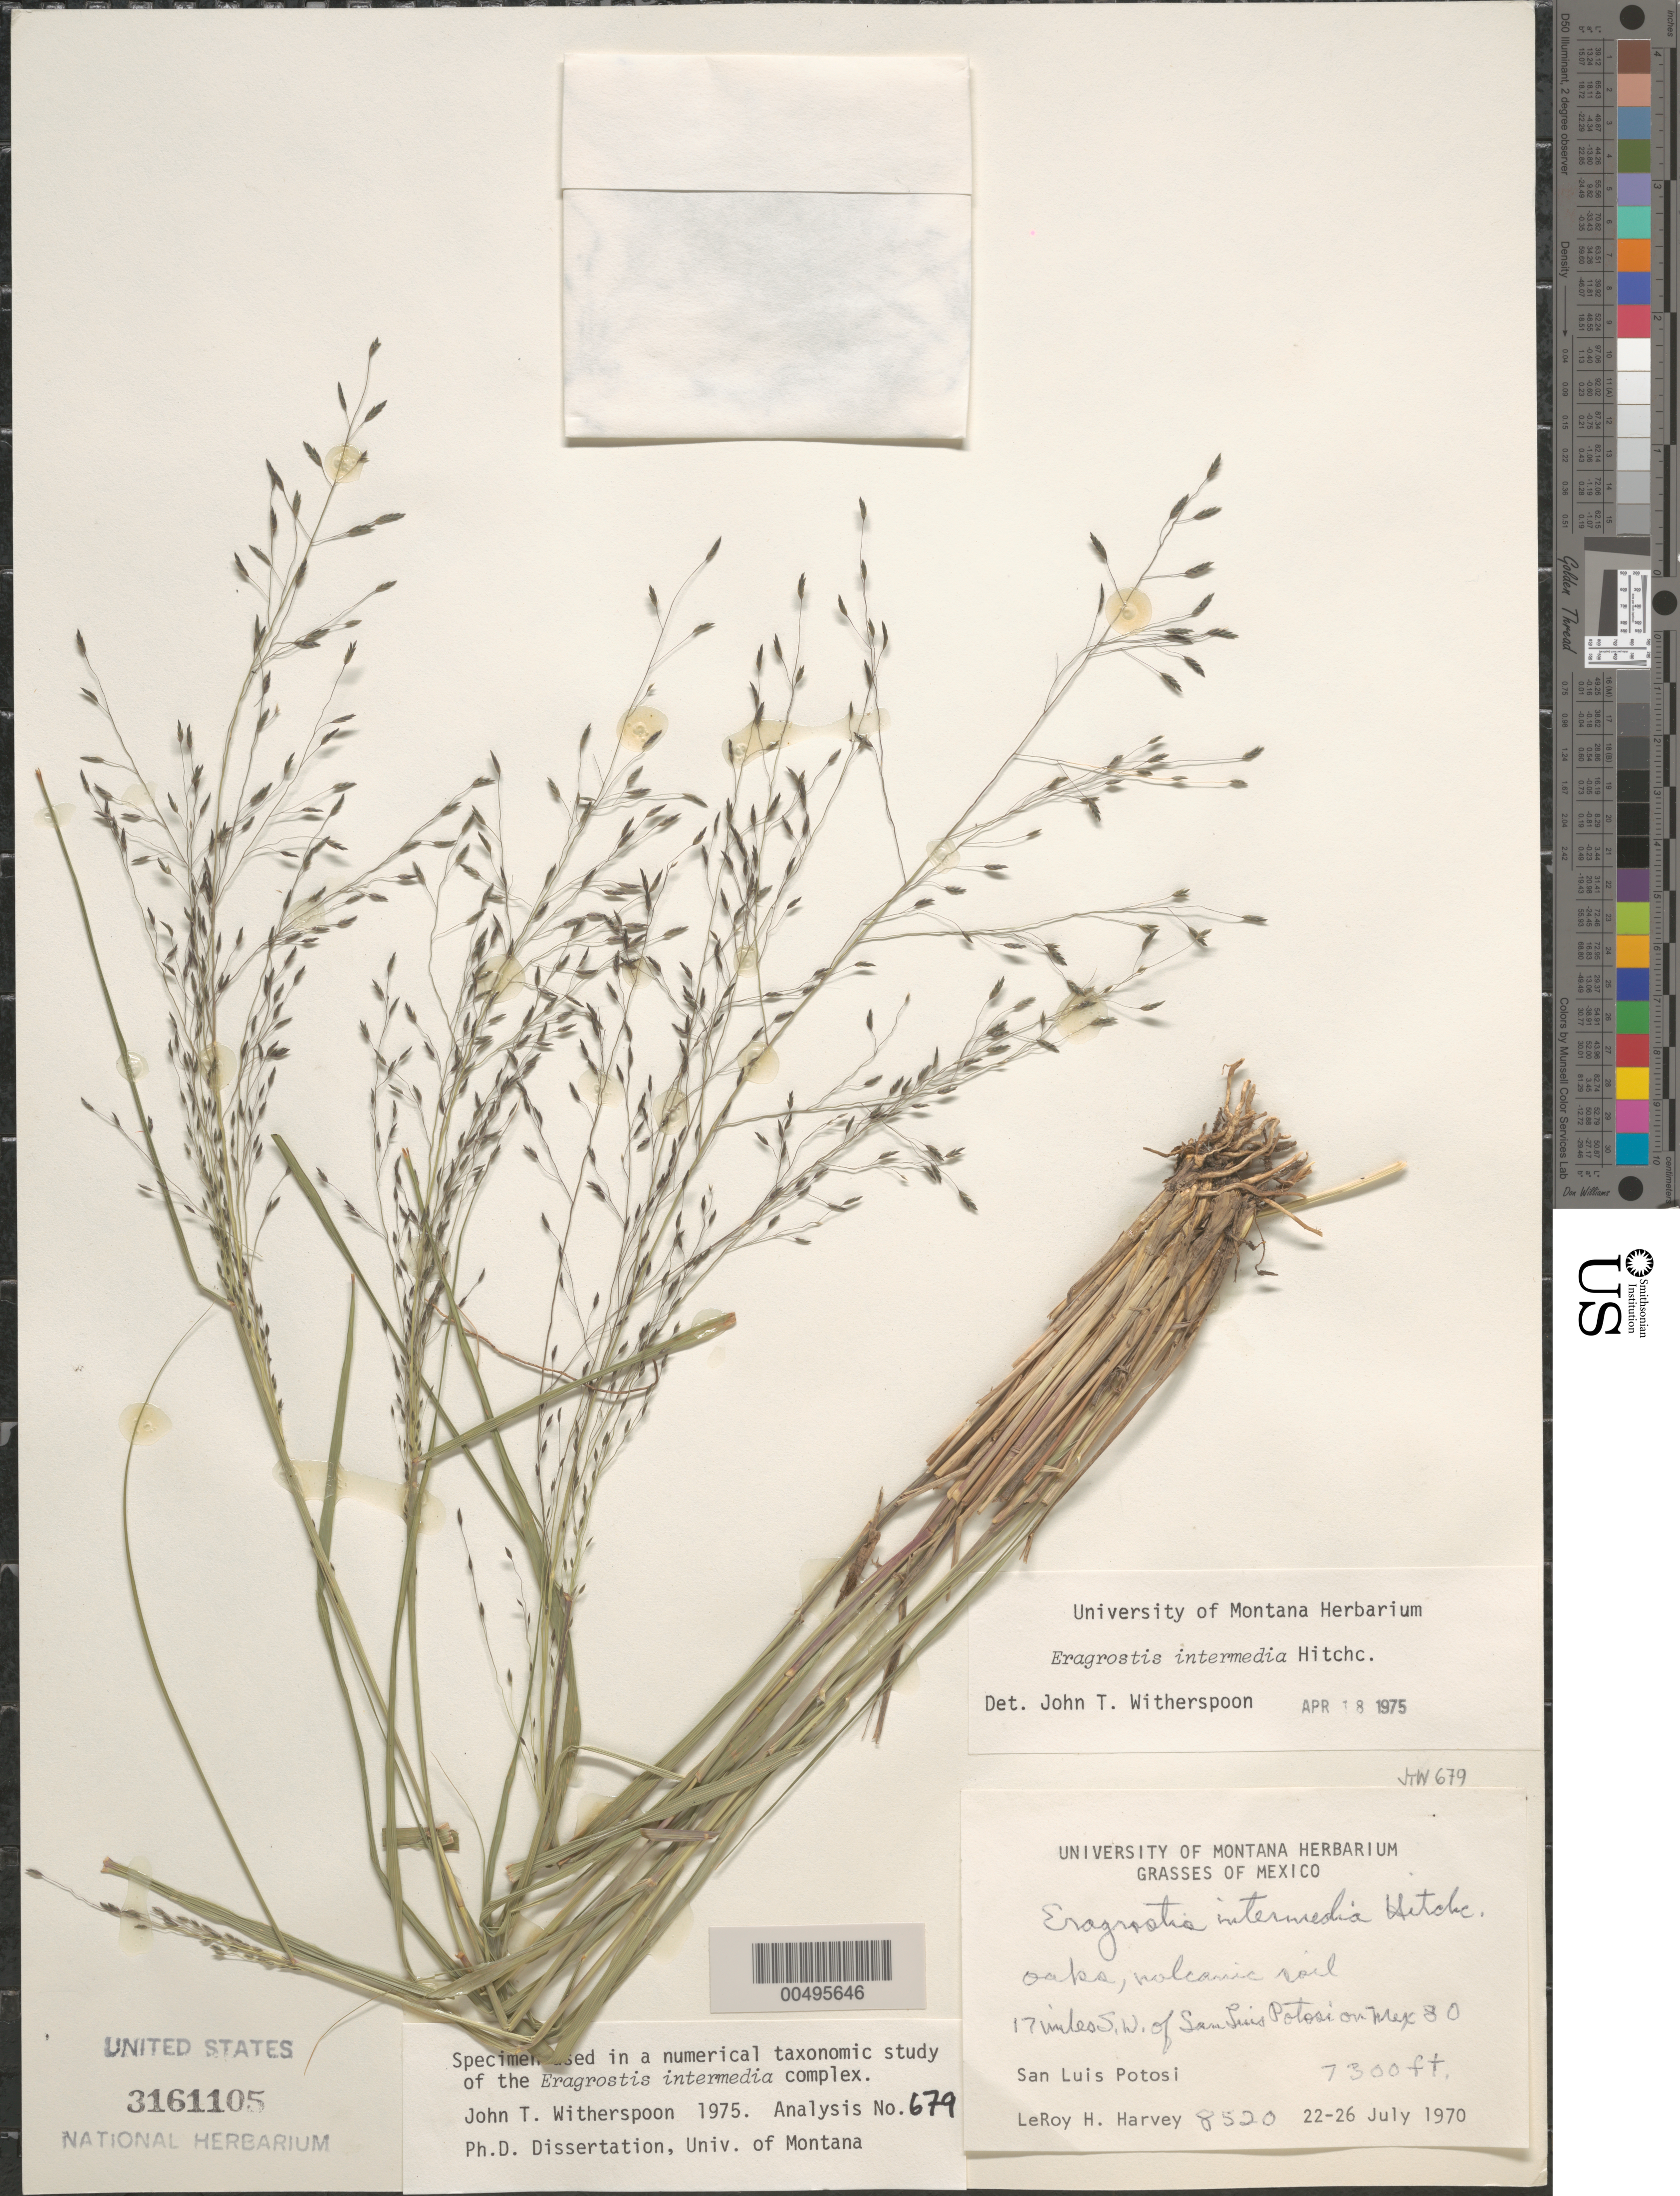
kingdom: Plantae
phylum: Tracheophyta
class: Liliopsida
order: Poales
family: Poaceae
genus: Eragrostis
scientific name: Eragrostis intermedia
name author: Hitchc.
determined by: Witherspoon, John T.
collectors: L. H. Harvey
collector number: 8520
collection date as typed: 22 Jul 1970 to 26 Jul 1970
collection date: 1970-07-22/1970-07-26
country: Mexico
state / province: San Luis Potosi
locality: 17 mi SW of San Luis Potosi on Mex 80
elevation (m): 2225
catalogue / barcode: US 3161105